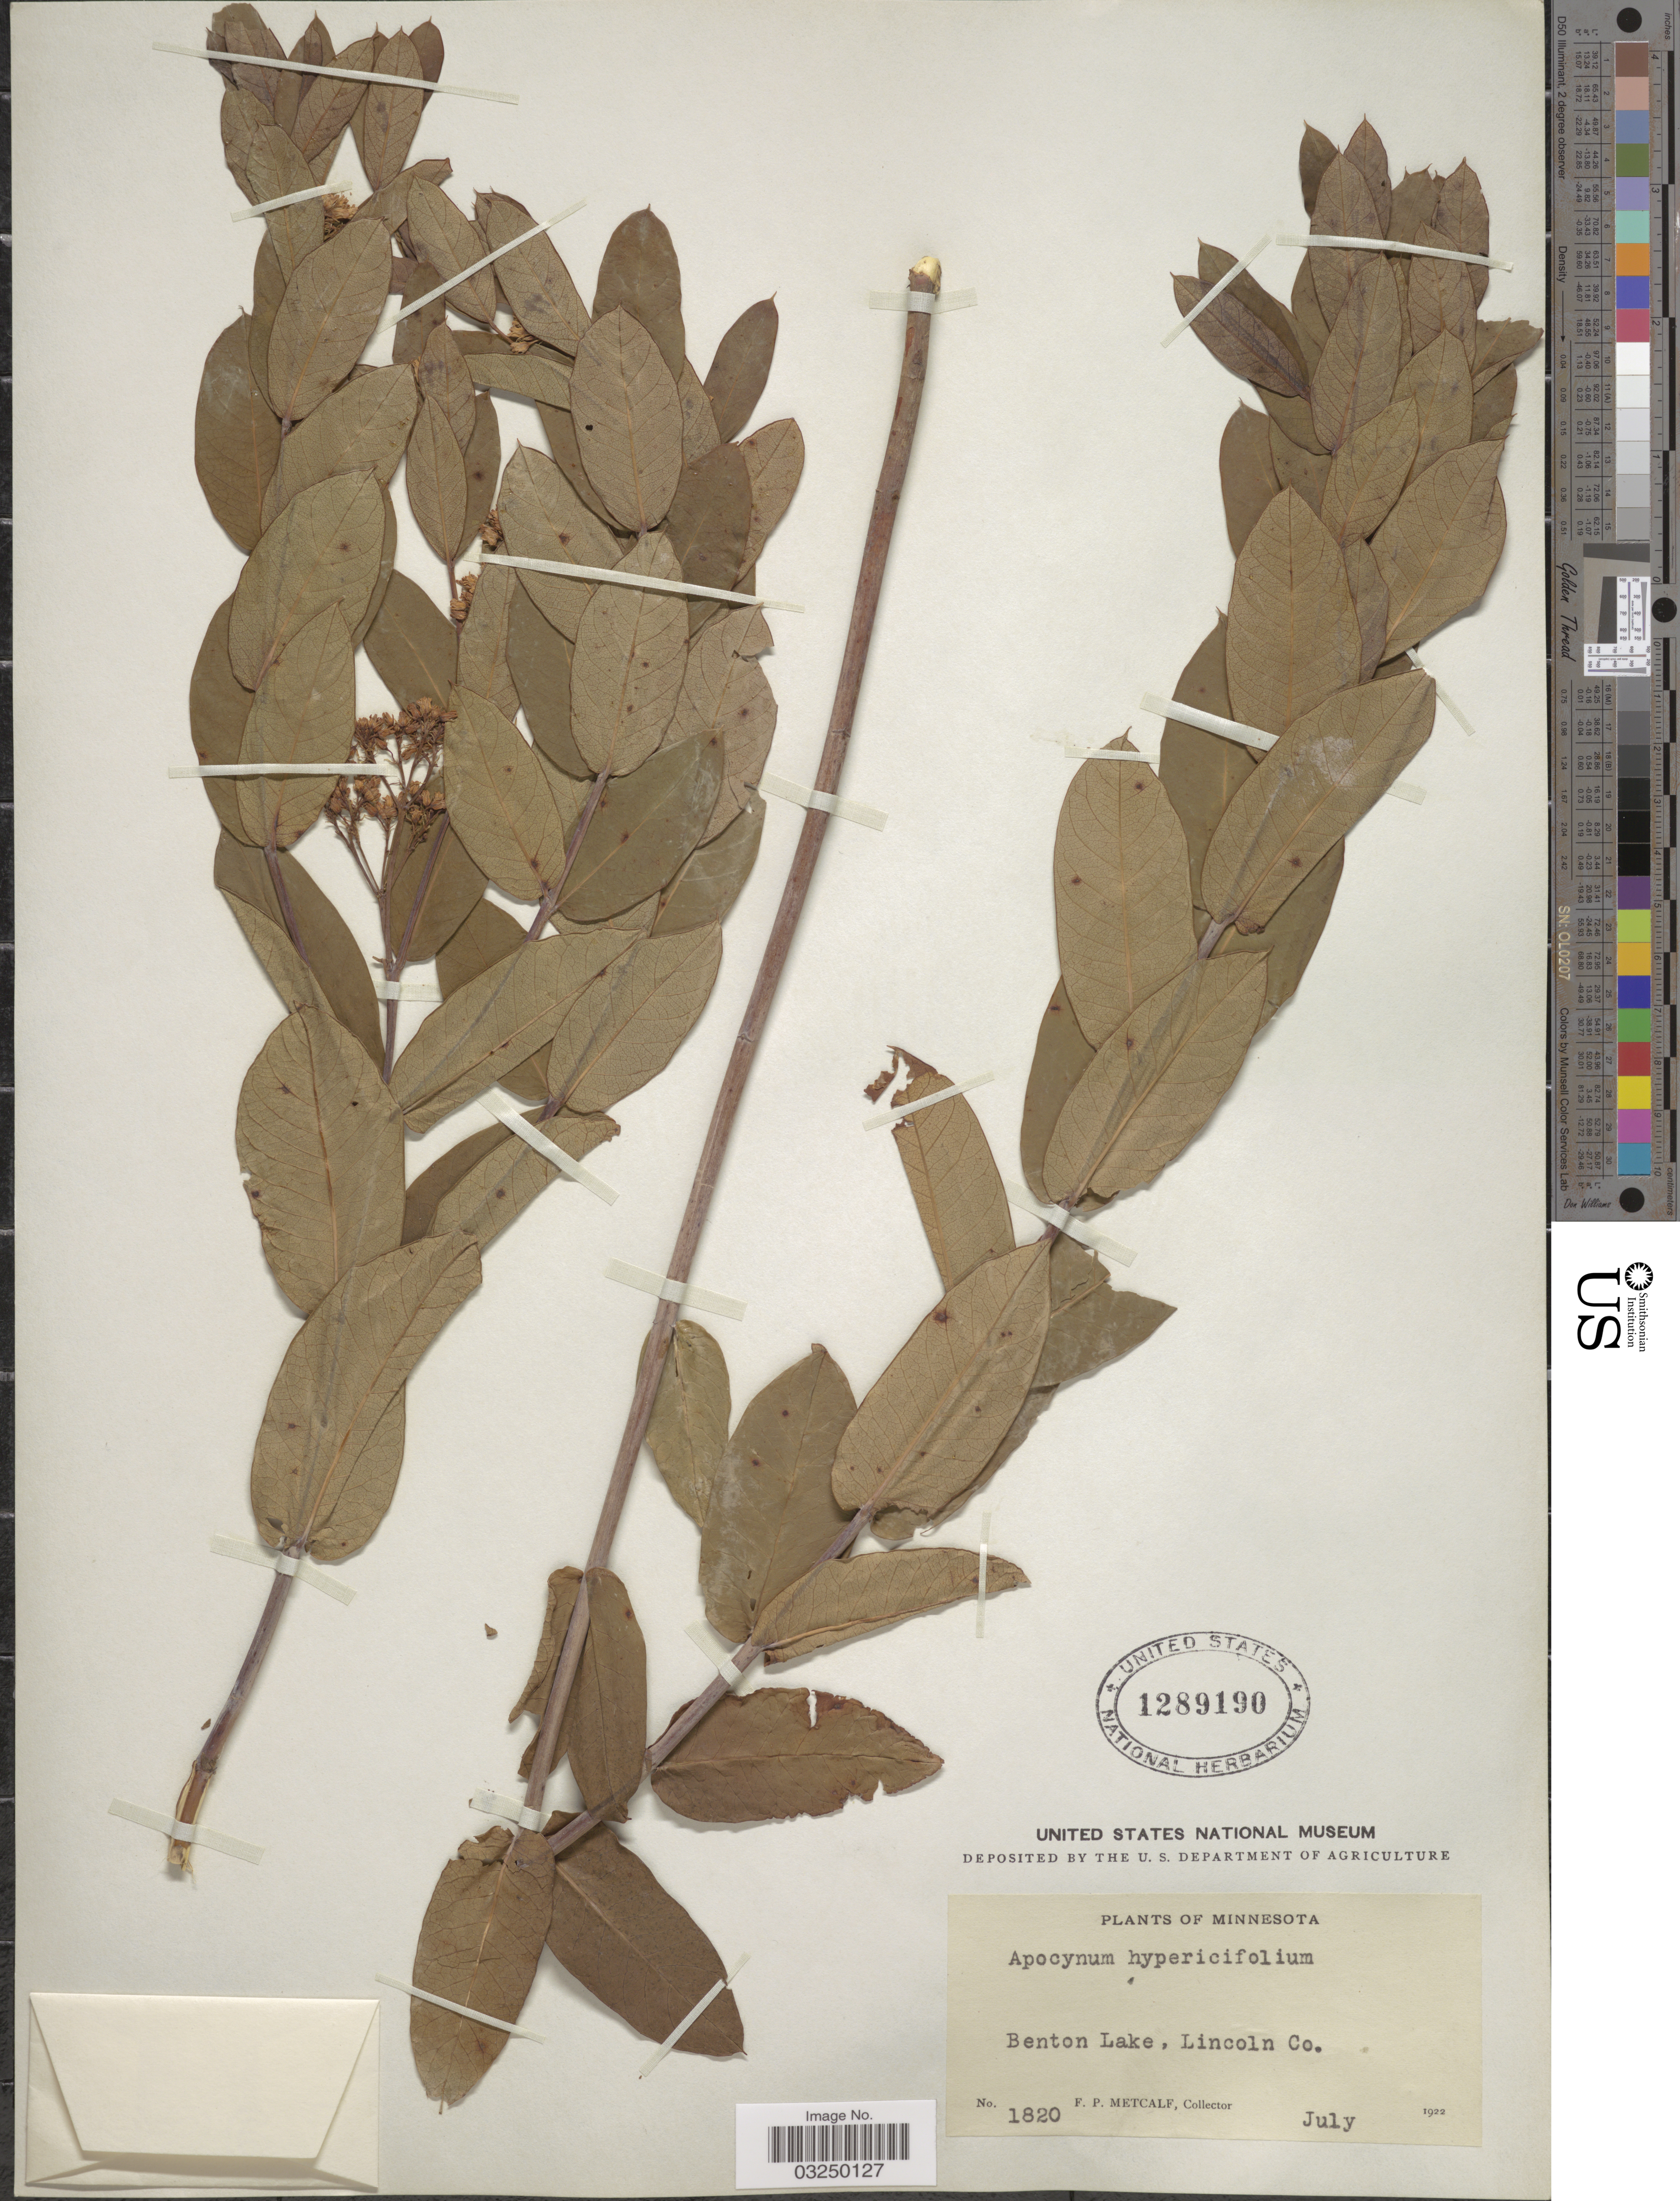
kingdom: Plantae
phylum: Tracheophyta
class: Magnoliopsida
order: Gentianales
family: Apocynaceae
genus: Apocynum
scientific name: Apocynum sibiricum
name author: Jacq.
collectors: F. Metcalf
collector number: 1820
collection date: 1922-07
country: United States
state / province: Minnesota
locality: Benton Lake, Lincoln Co.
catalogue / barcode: US 1289190